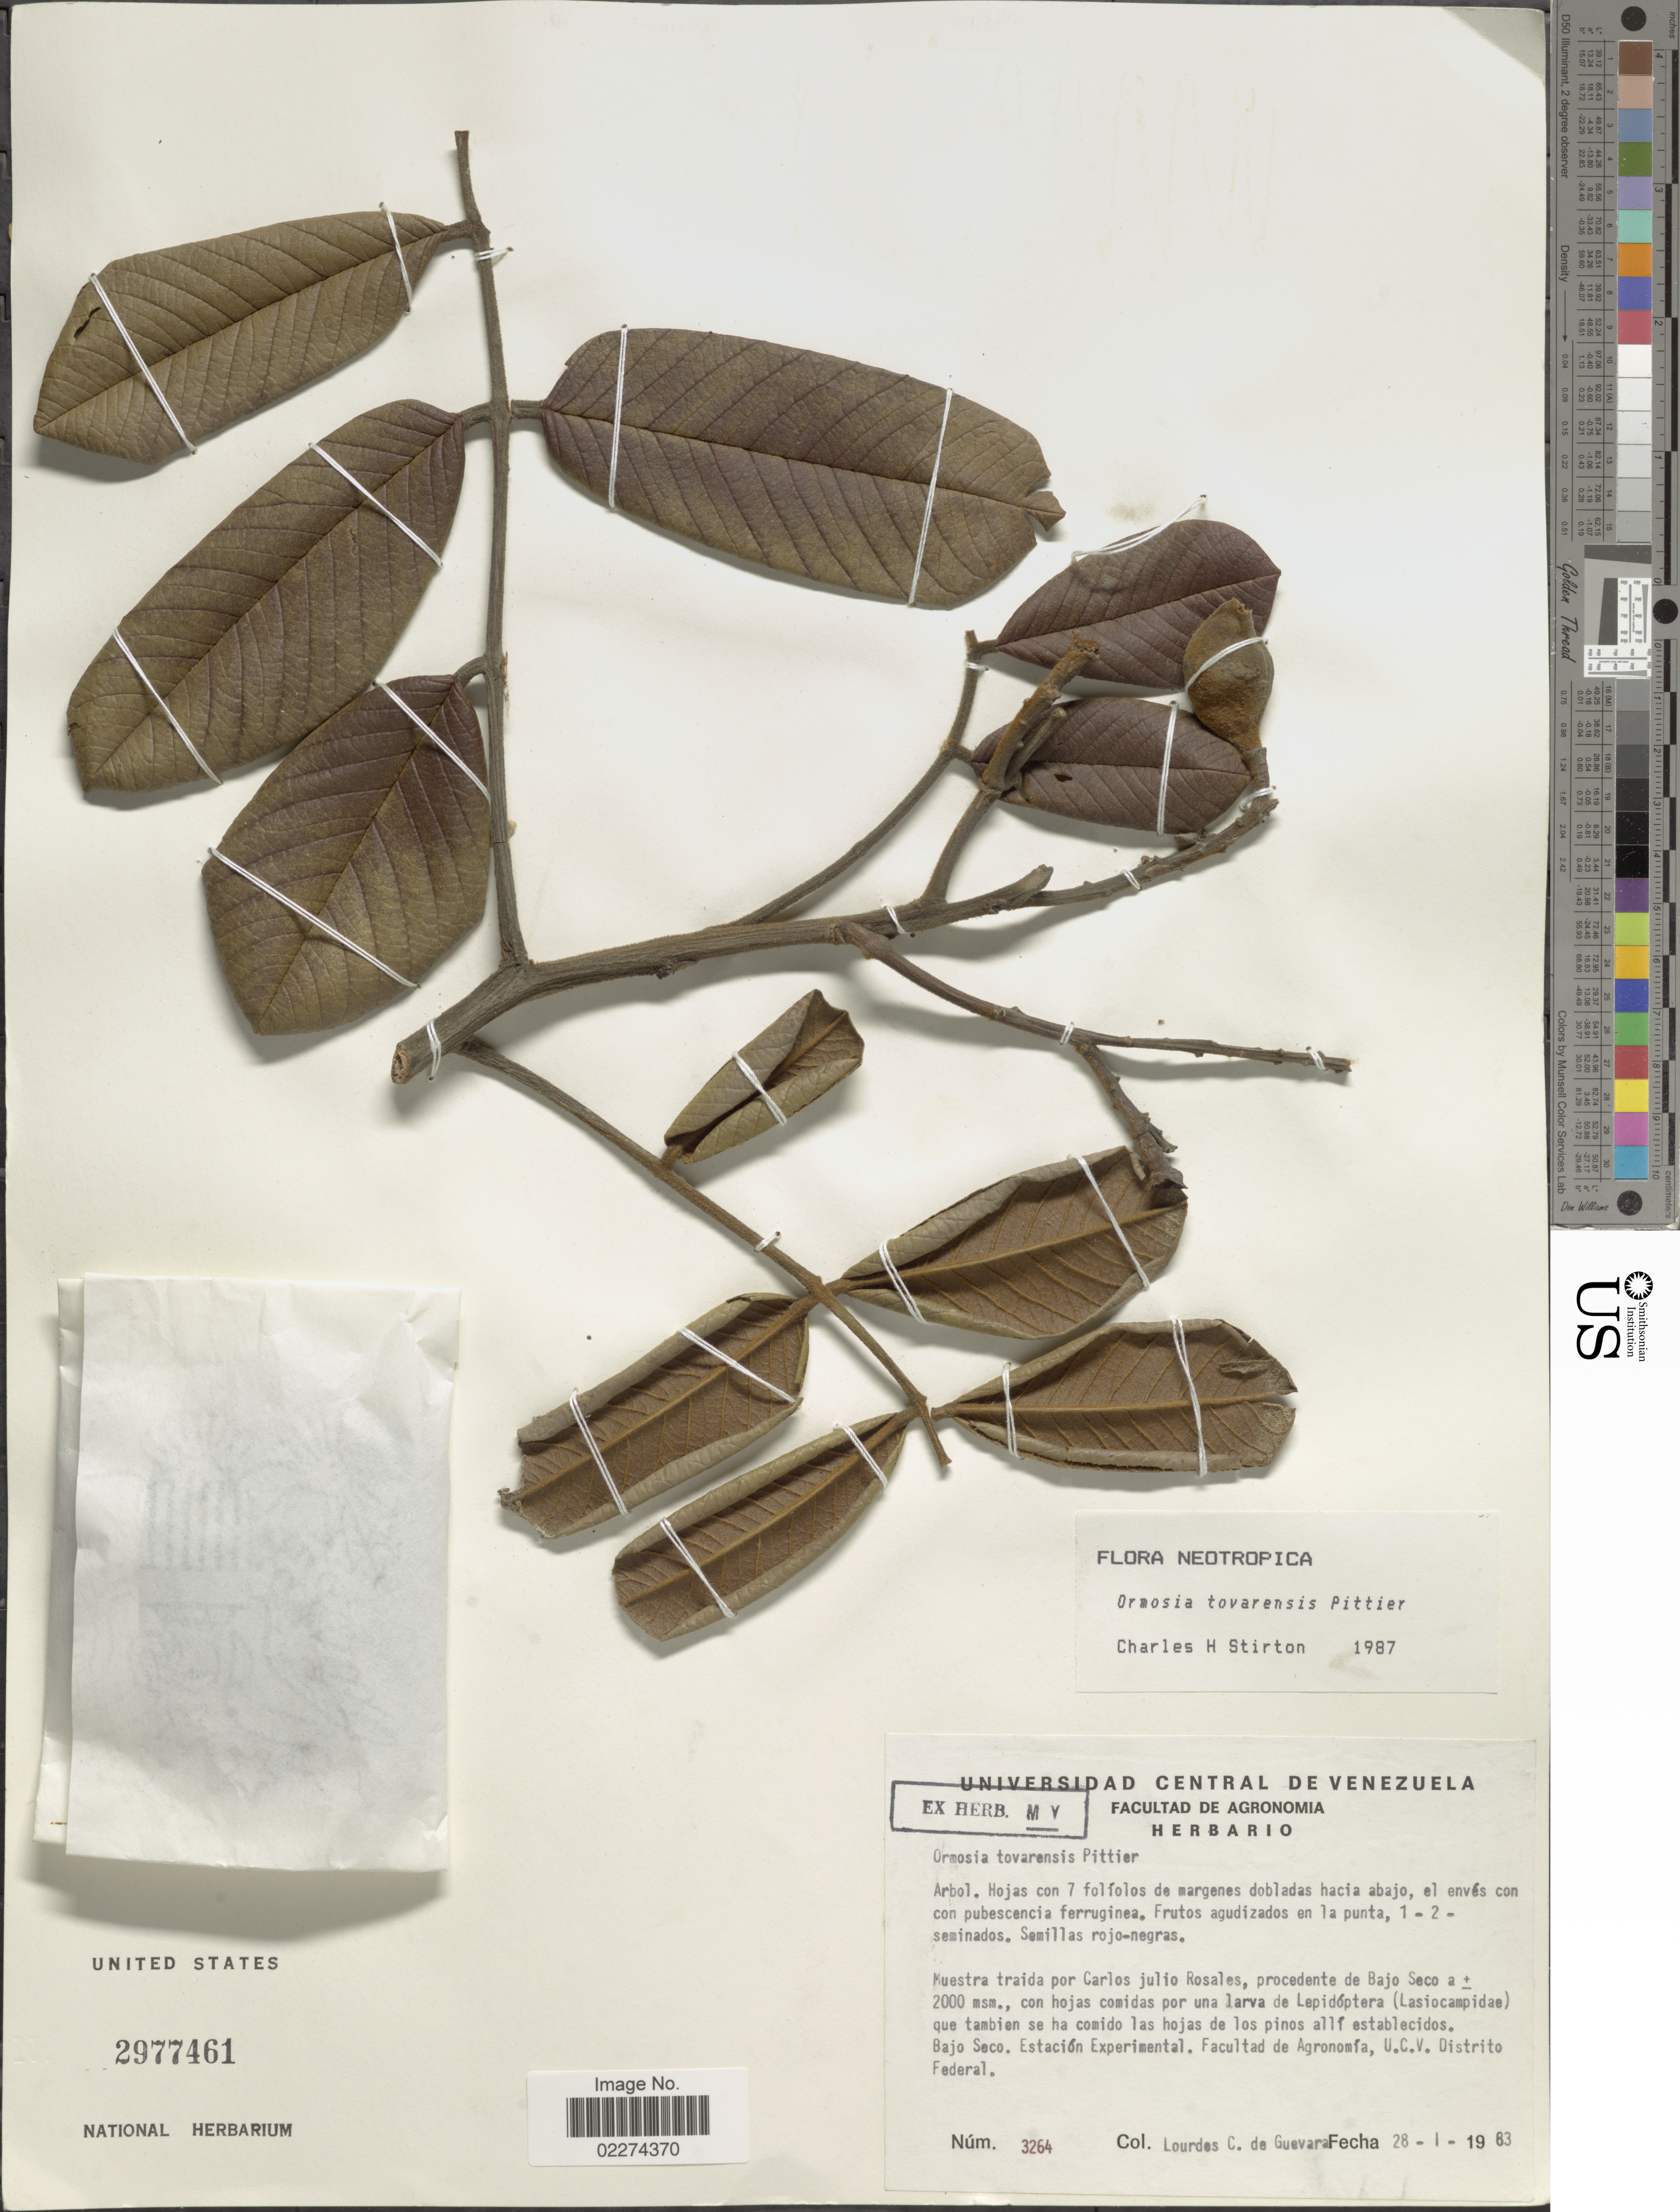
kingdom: Plantae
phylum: Tracheophyta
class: Magnoliopsida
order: Fabales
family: Fabaceae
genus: Ormosia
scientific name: Ormosia tovarensis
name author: Pittier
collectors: L. De Guevara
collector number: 3264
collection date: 1963-01-28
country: Venezuela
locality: Muestra traida por Carlos julio Rosales, procedente de Bajo Seco, Estacion Experimental, Facultad de Agronomia, U.C.V. Distrito Federal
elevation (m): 2000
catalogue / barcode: US 2977461